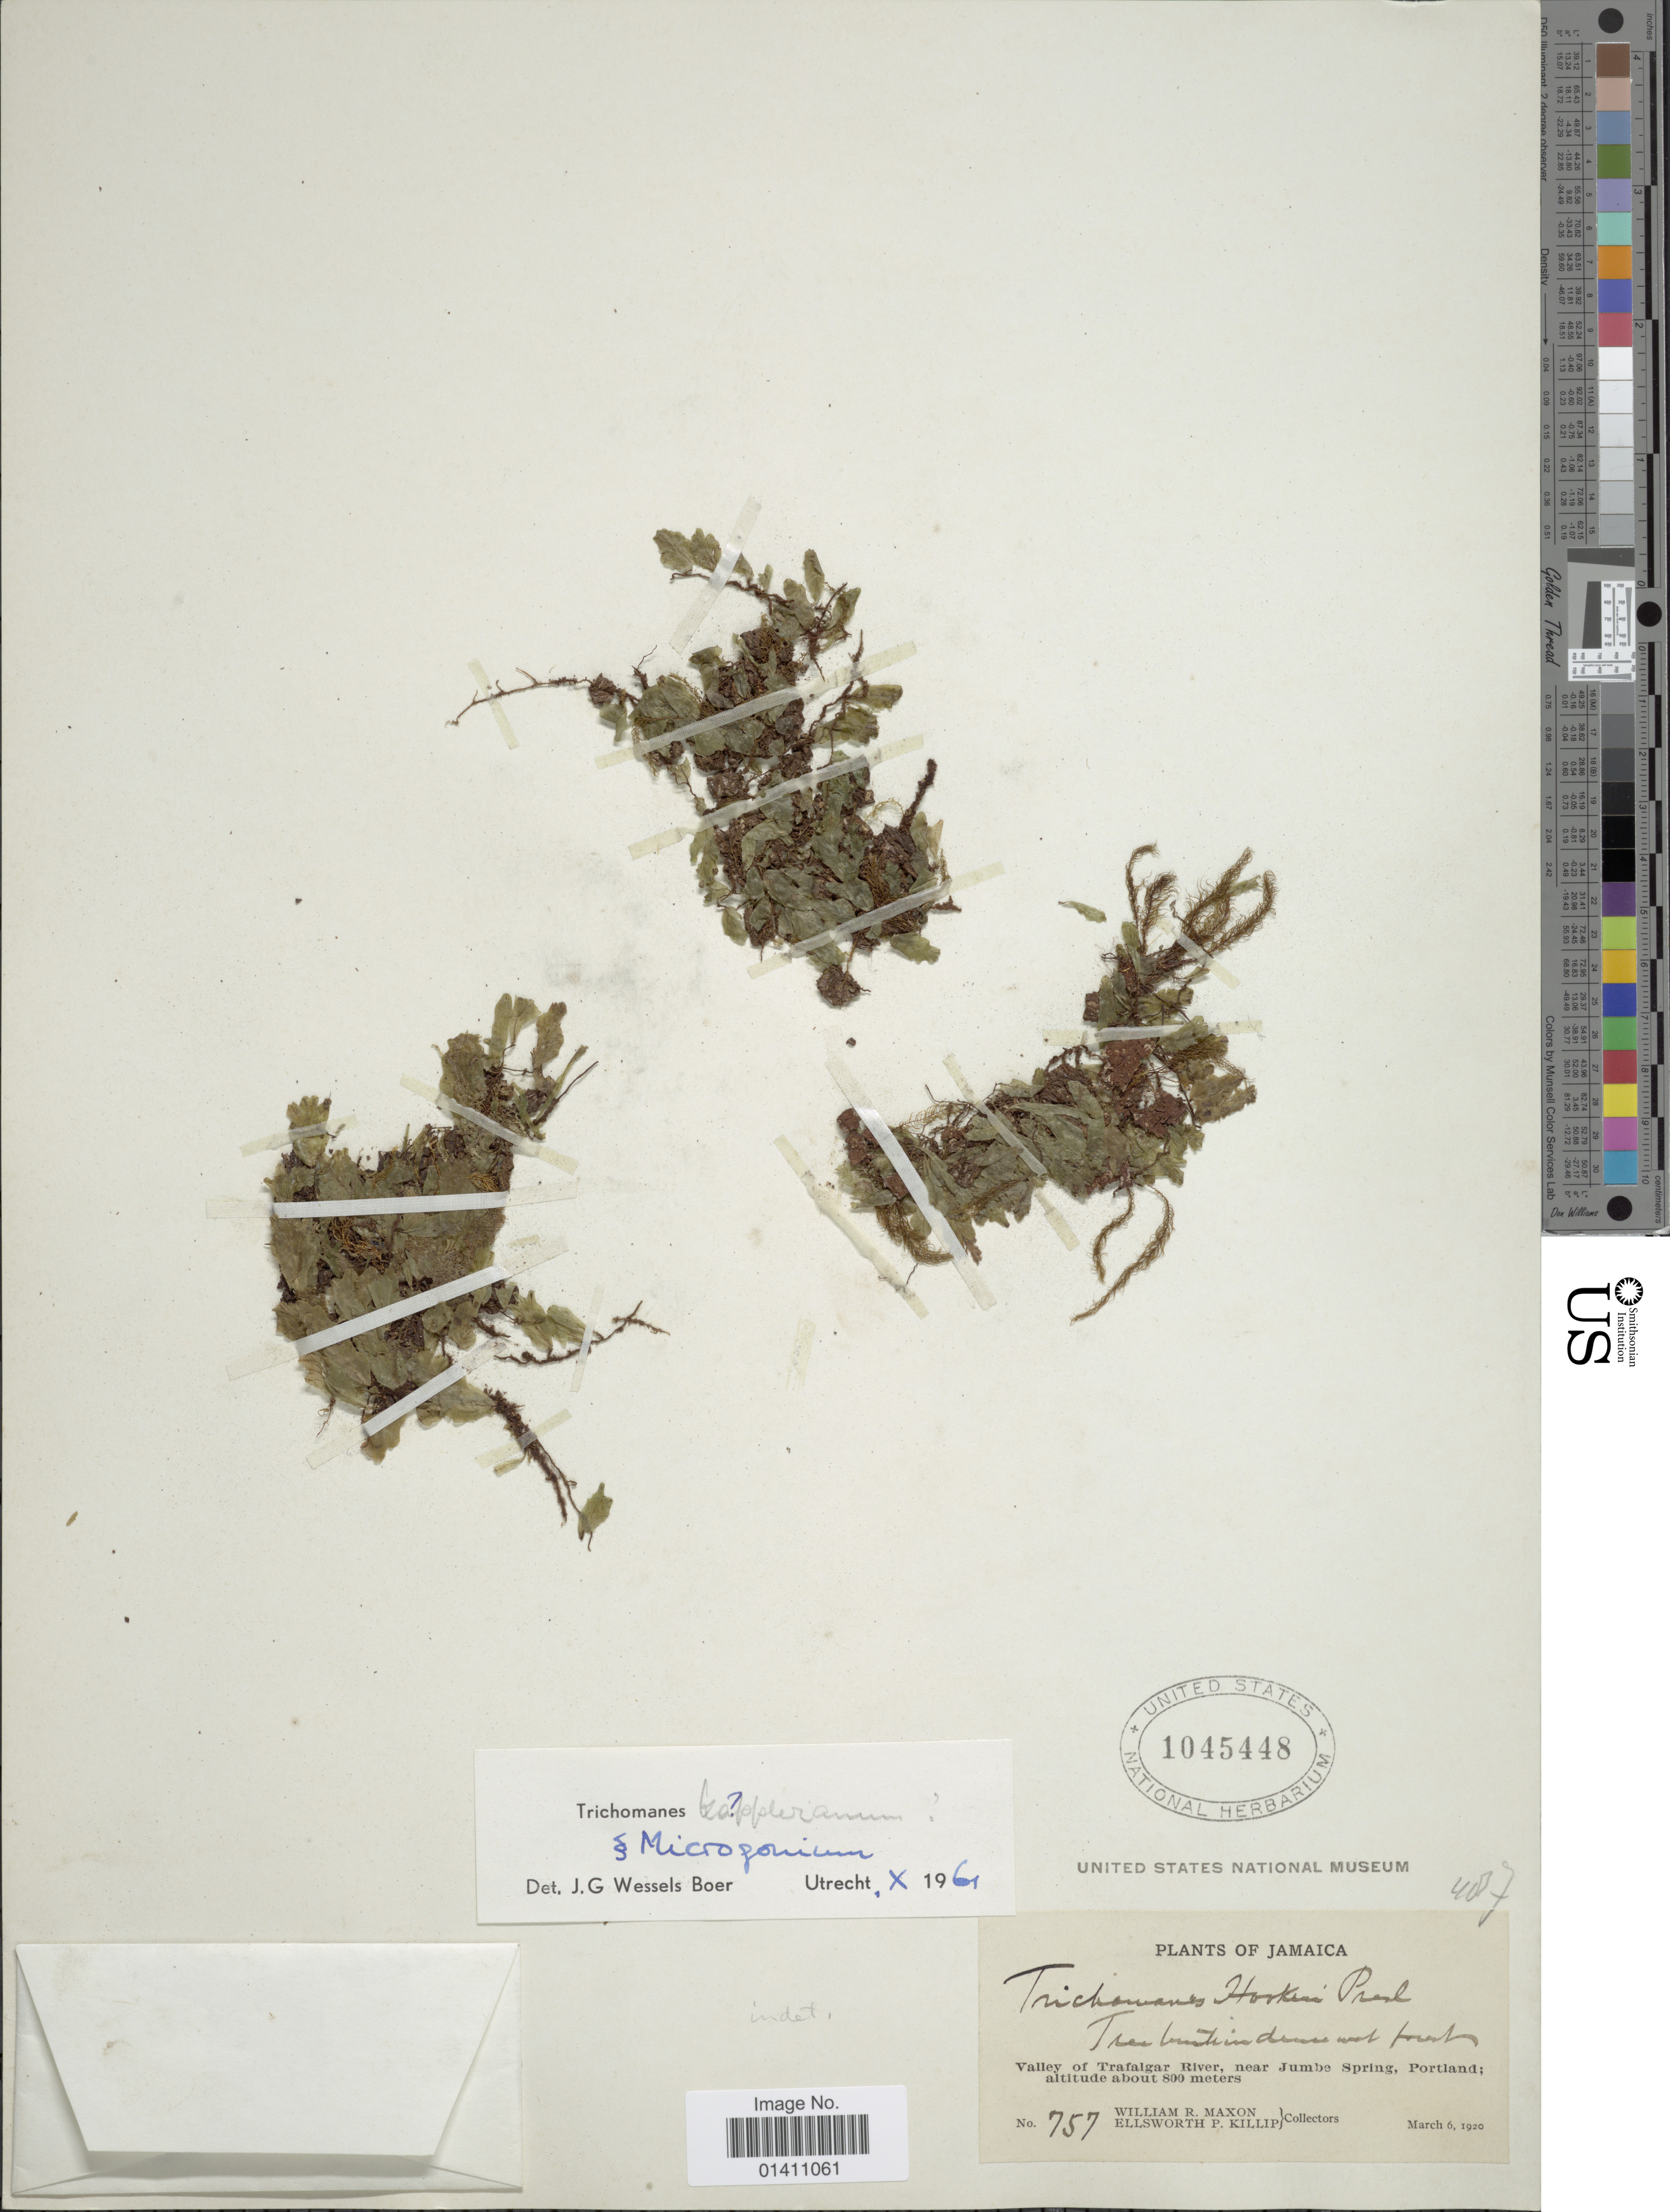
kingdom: Plantae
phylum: Tracheophyta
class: Polypodiopsida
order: Hymenophyllales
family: Hymenophyllaceae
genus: Didymoglossum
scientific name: Didymoglossum sp.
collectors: W. R. Maxon & E. P. Killip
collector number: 757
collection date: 1920-03-06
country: Jamaica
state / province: Portland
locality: Valley of Trafalgar River, near Jumbe Spring.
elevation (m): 800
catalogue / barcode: US 1045448